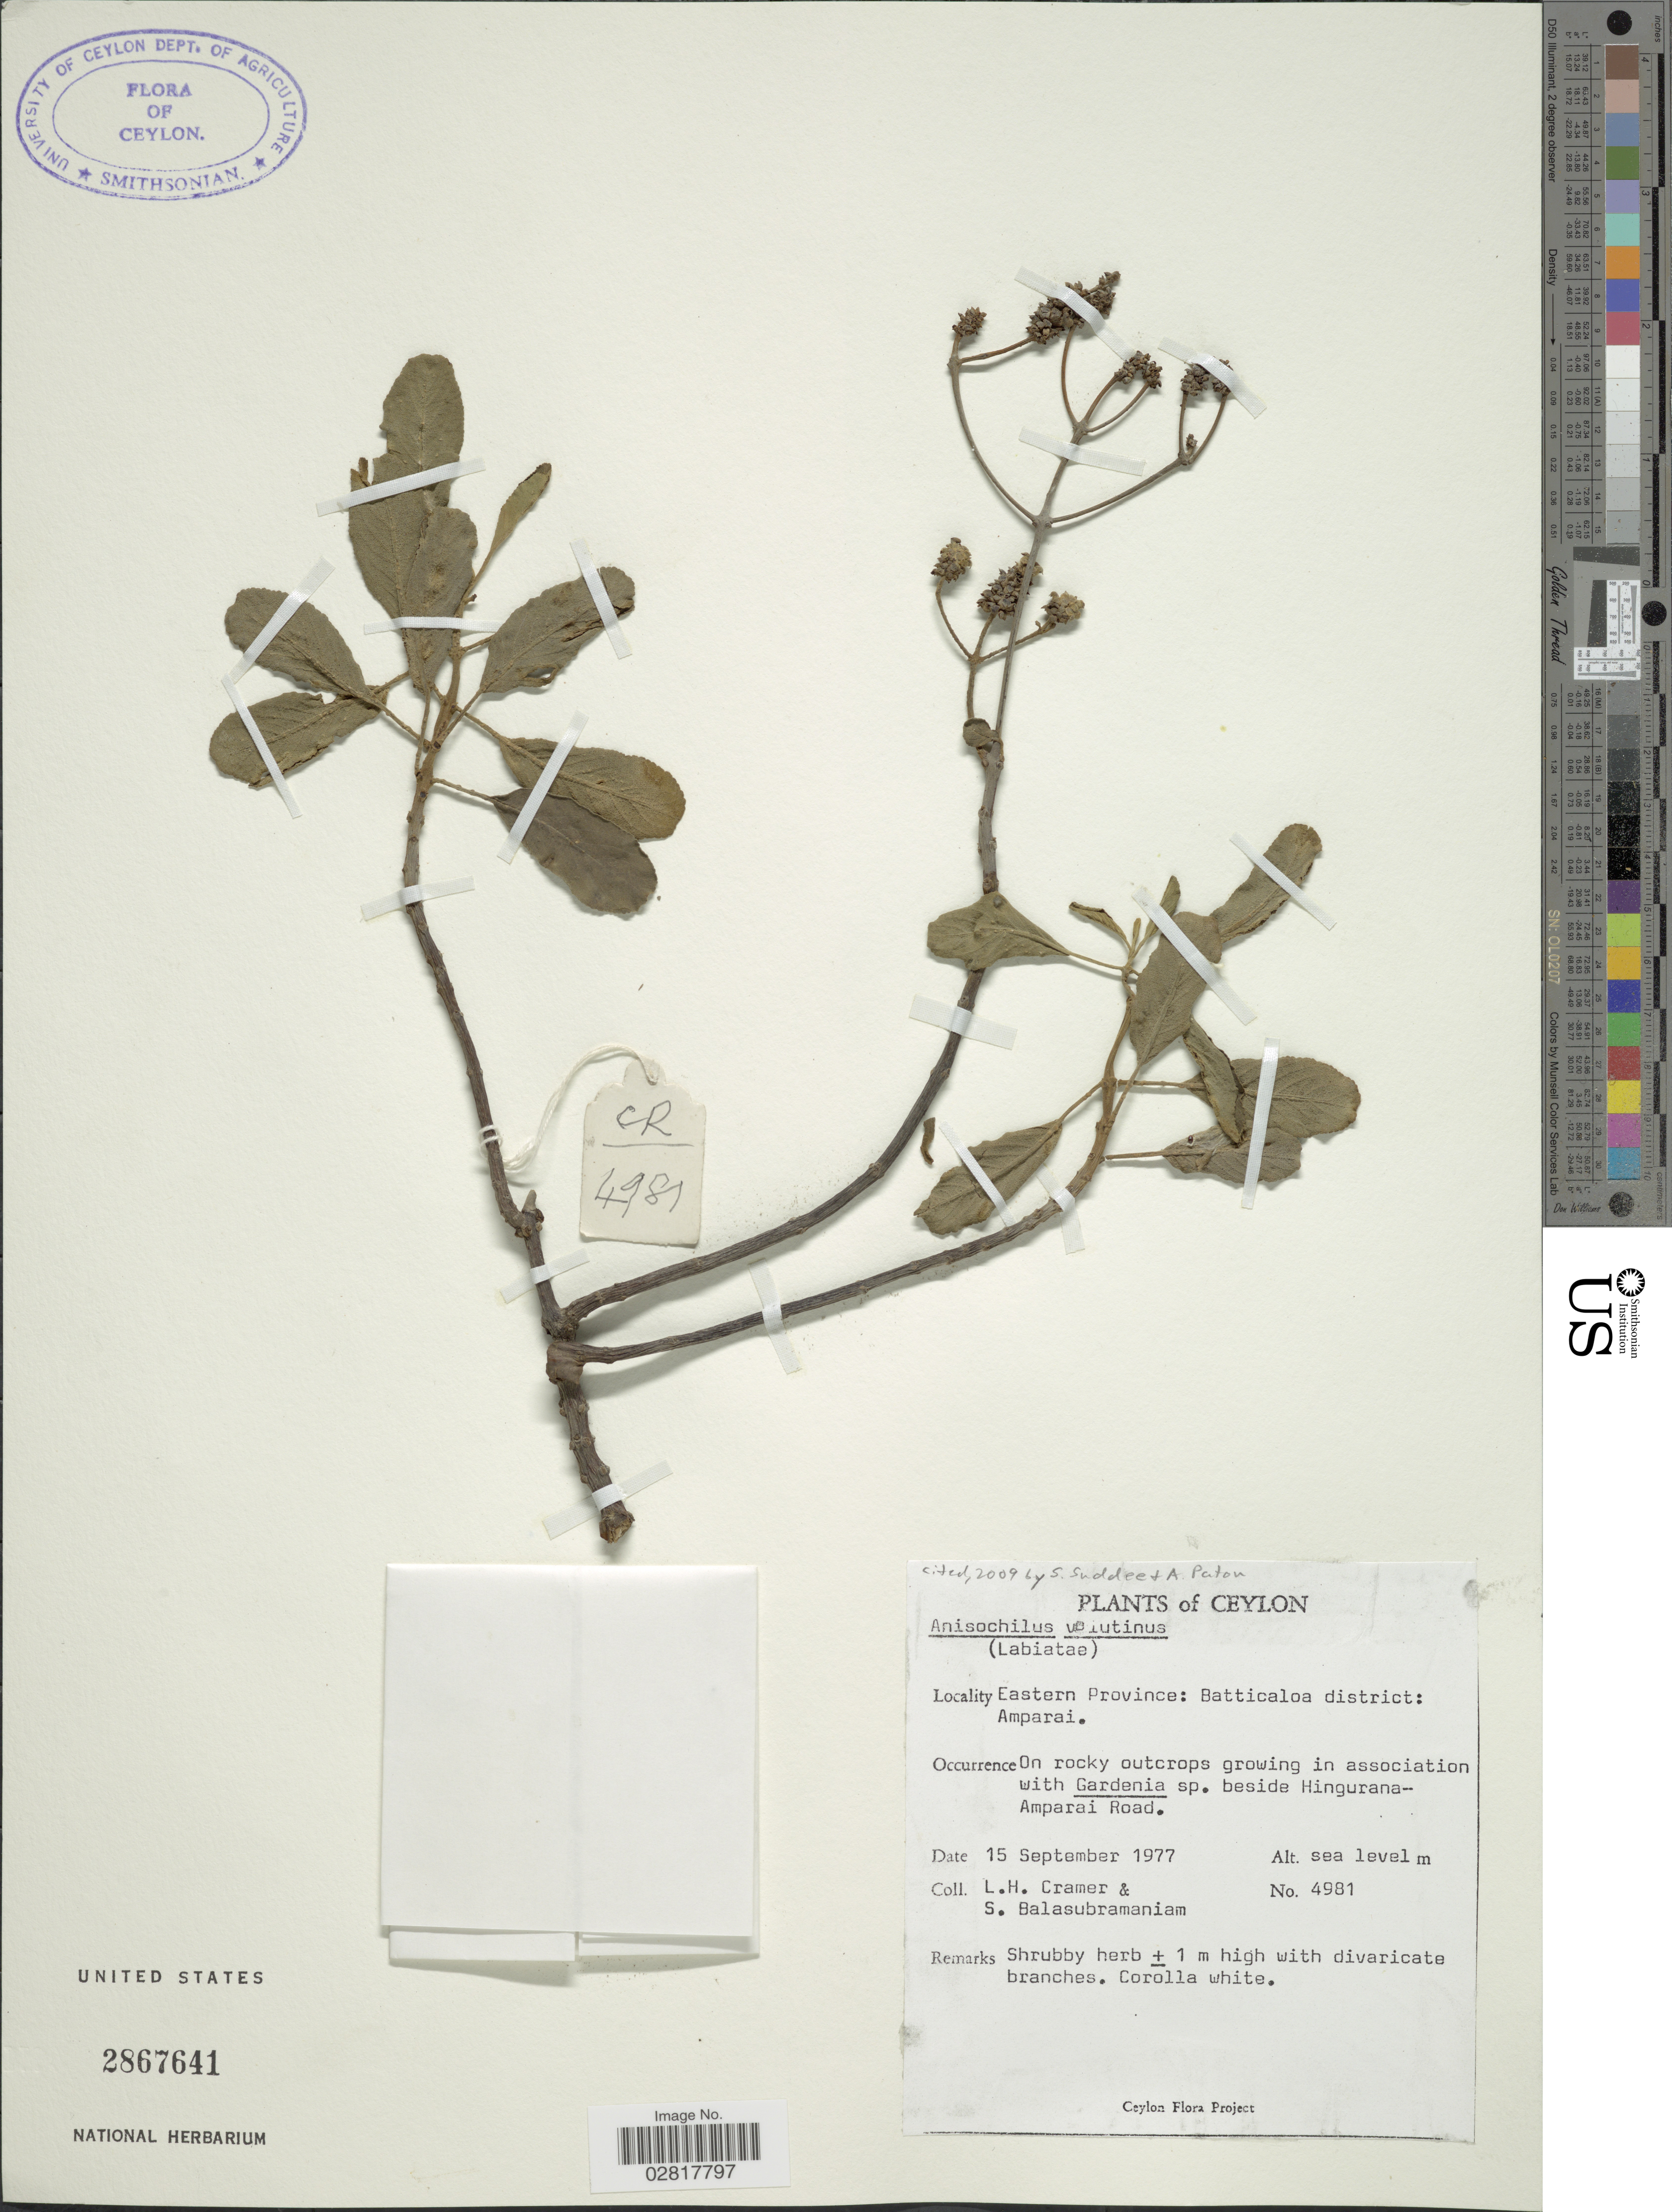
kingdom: Plantae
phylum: Tracheophyta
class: Magnoliopsida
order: Lamiales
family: Lamiaceae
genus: Anisochilus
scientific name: Anisochilus velutinus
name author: Trimen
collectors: L. H. Cramer & S. Balasubramaniam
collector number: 4981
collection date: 1977-09-15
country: Sri Lanka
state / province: Eastern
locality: Ceylon. Batticaloa district: Amparai. Beside Hingurana-Amparai Road.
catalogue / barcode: US 2867641